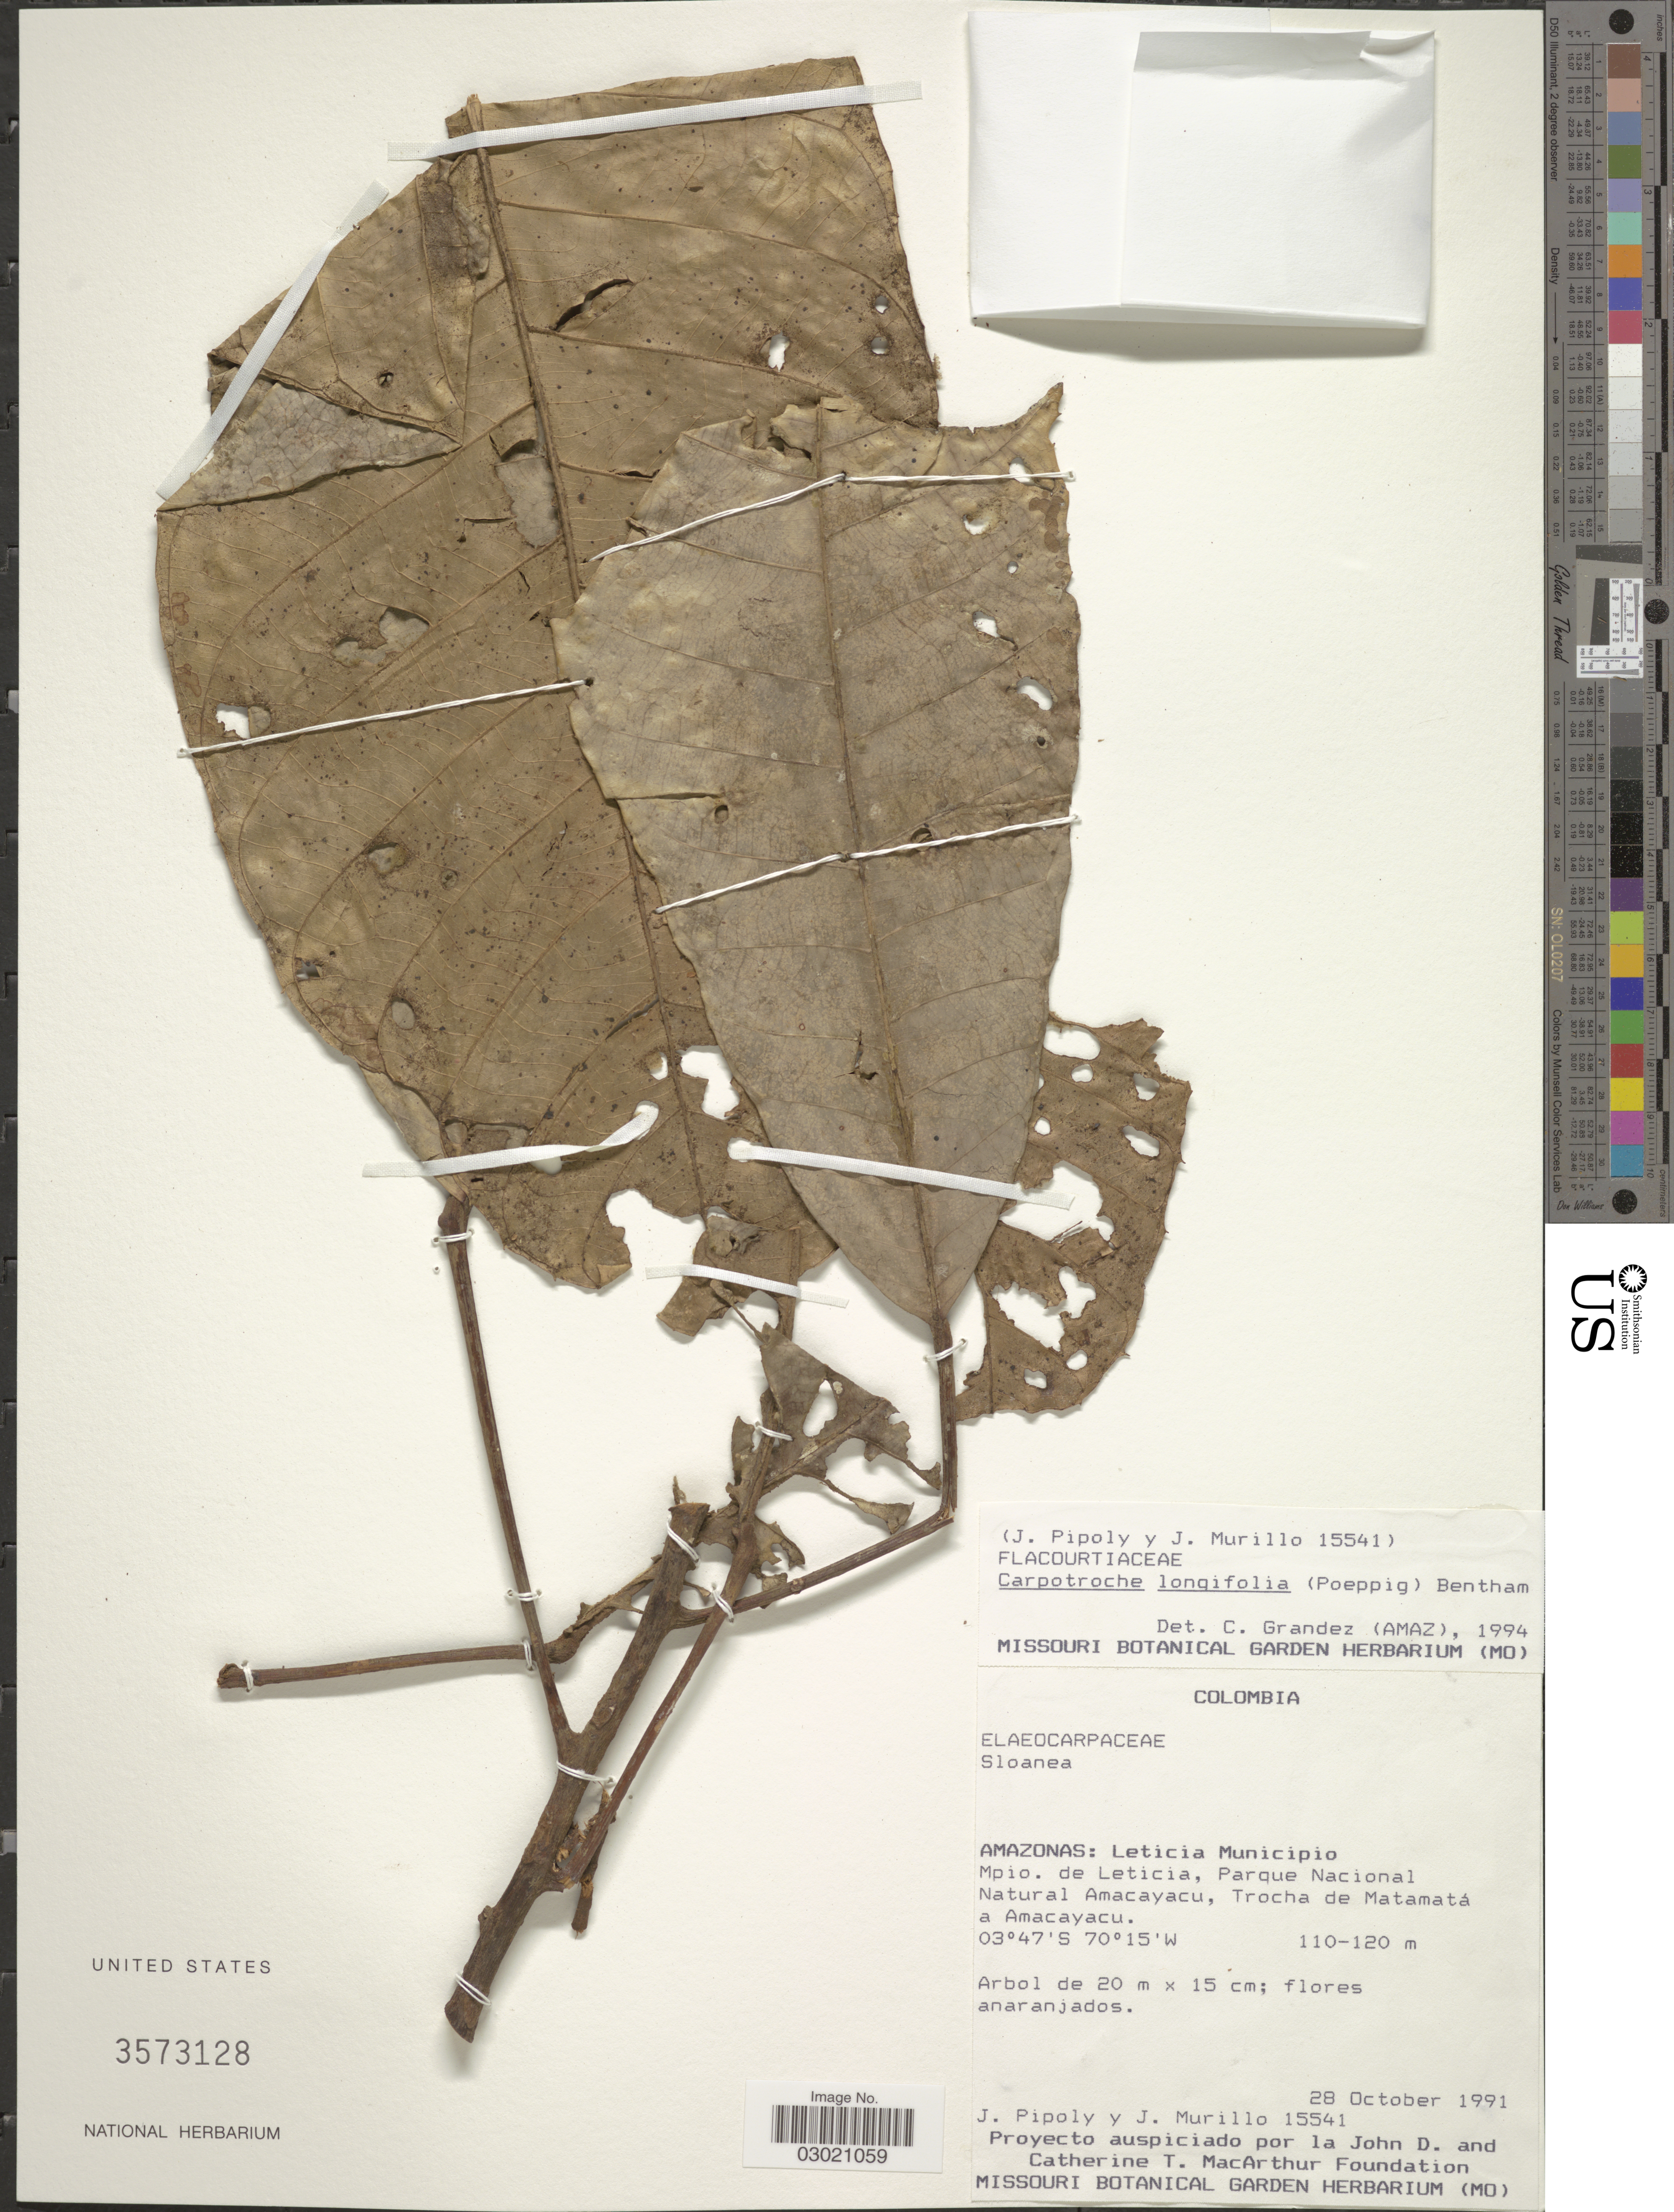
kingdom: Plantae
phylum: Tracheophyta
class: Magnoliopsida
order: Malpighiales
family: Achariaceae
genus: Carpotroche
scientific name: Carpotroche longifolia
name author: (Poepp.) Benth.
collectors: J. J. Pipoly & J. C. Murillo-A.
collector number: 15541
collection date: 1991-10-28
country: Colombia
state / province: Amazônas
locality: Leticia Municipio. Mpio. de Leticia, Parque Nacional Natural Amacayacu, Trocha de Matamatá a Amayacu.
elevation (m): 110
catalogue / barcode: US 3573128